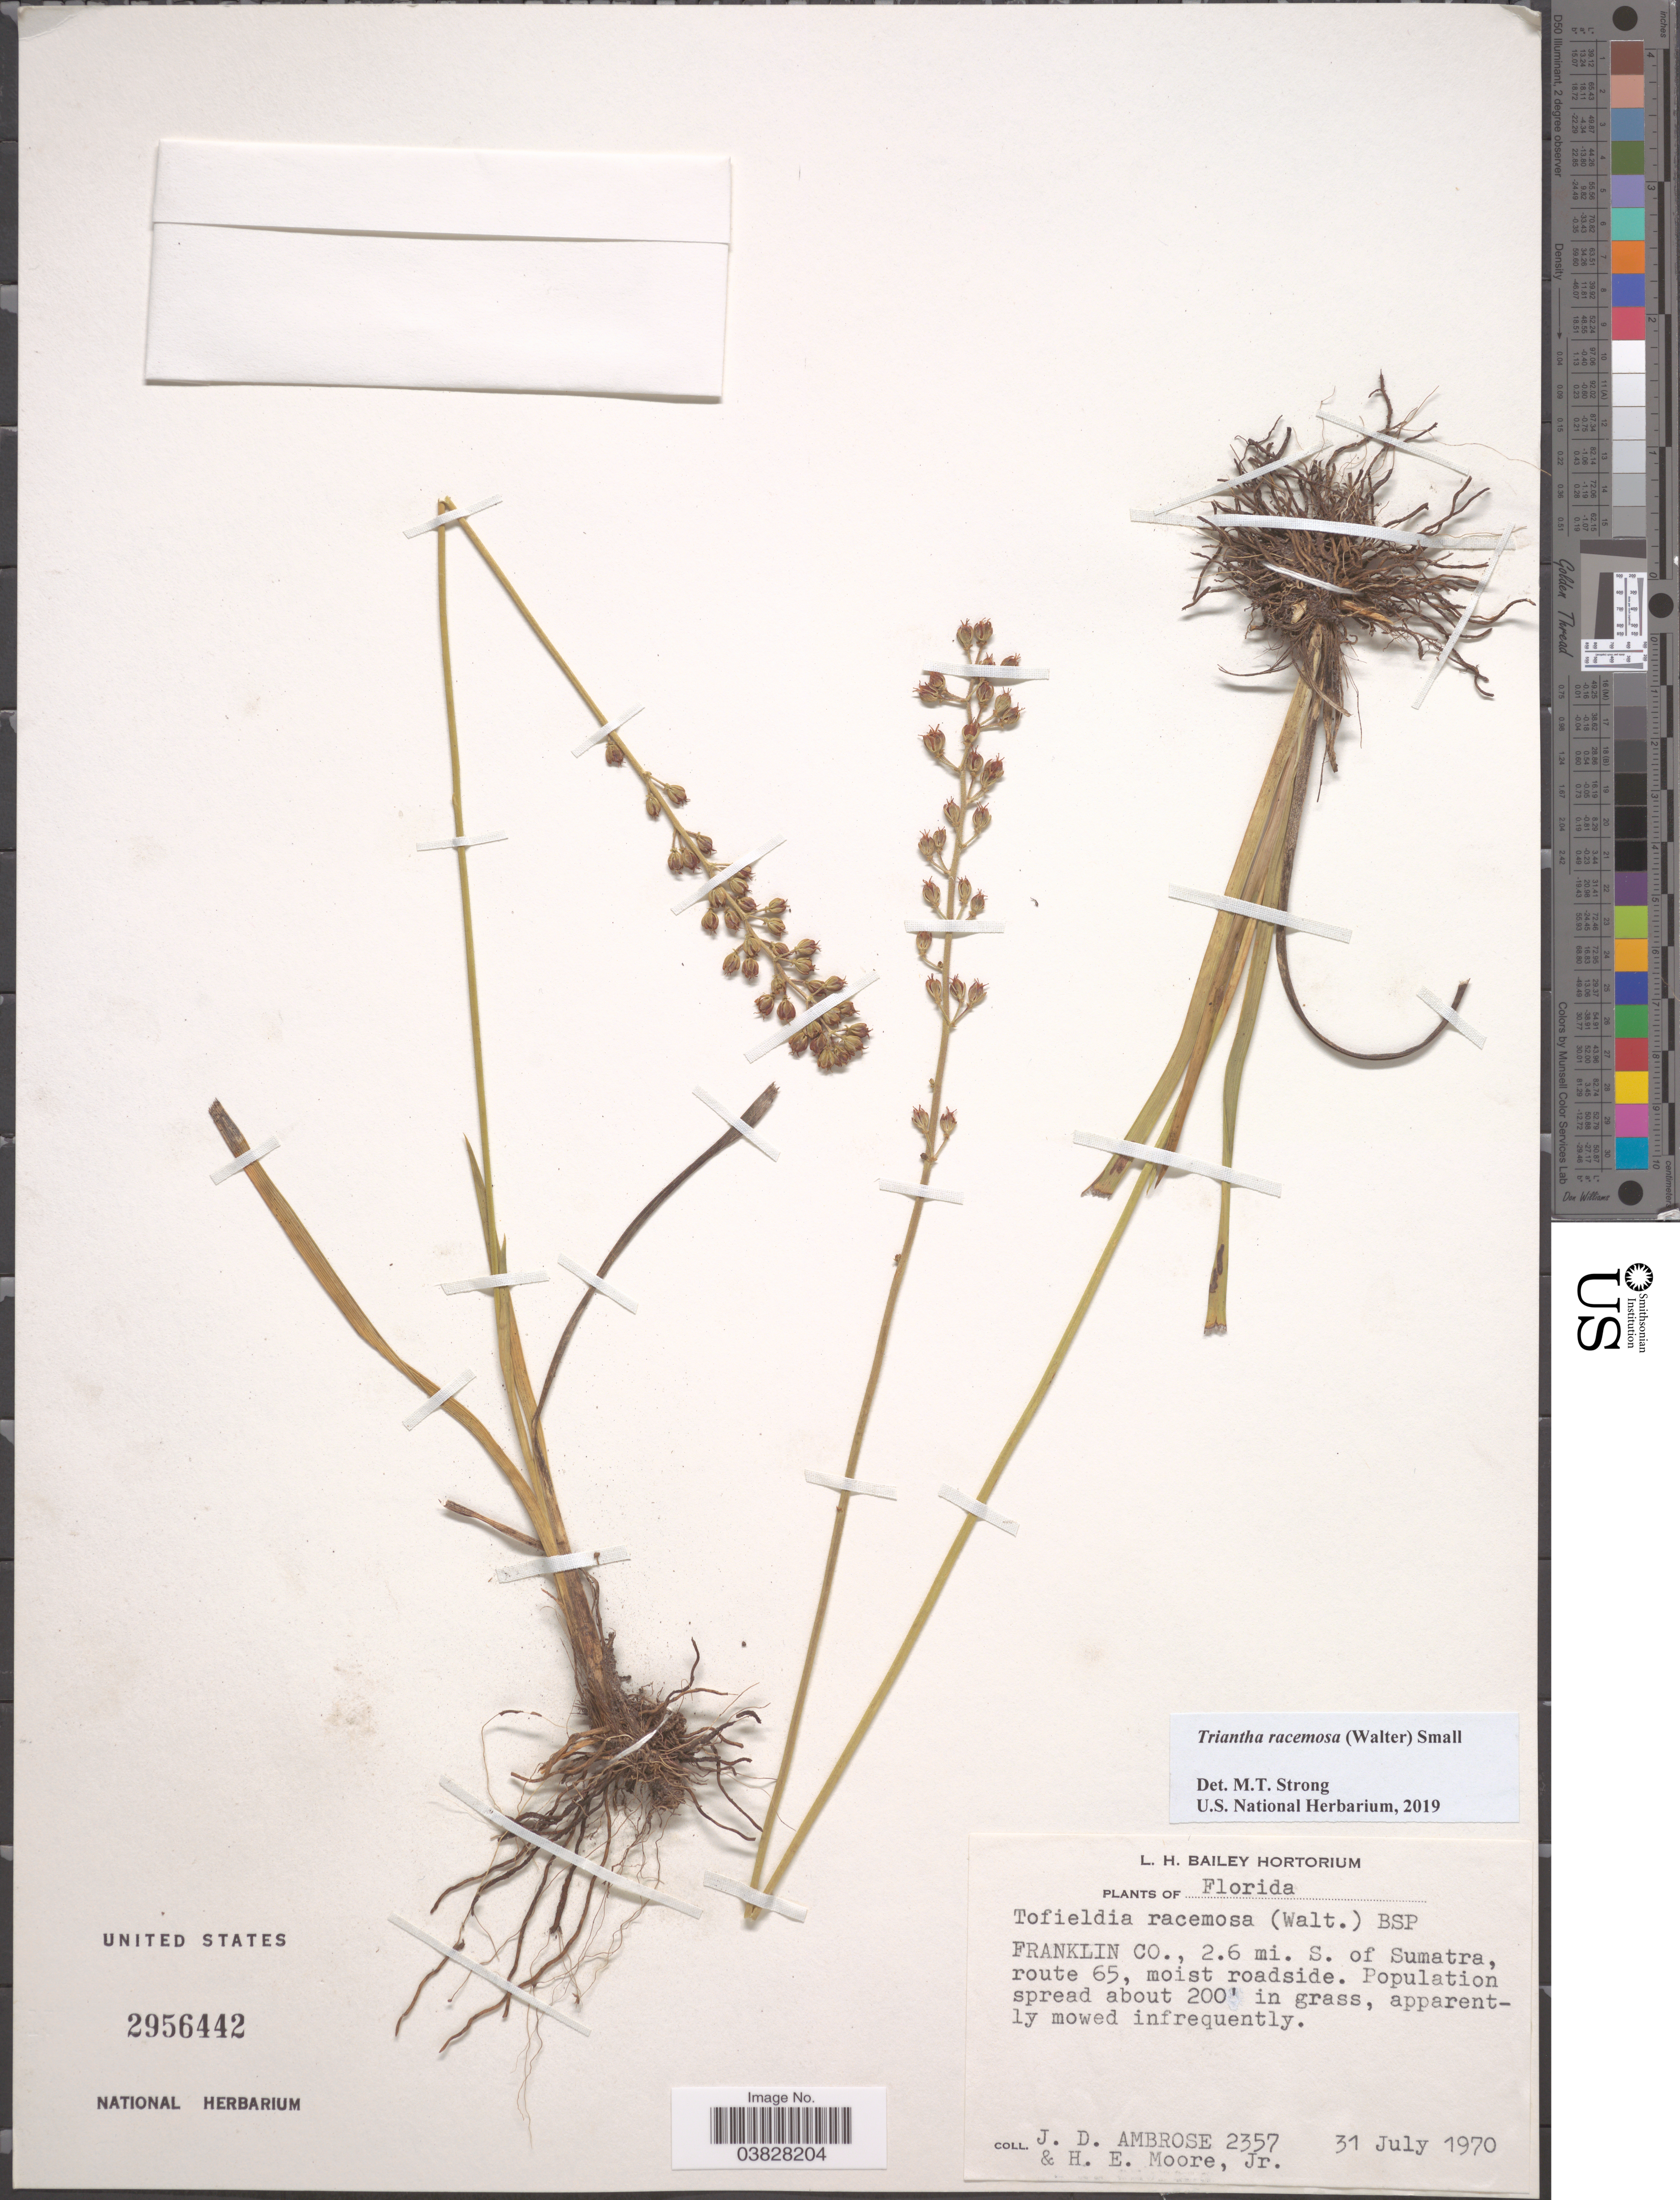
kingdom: Plantae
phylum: Tracheophyta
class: Liliopsida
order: Alismatales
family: Tofieldiaceae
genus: Triantha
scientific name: Triantha racemosa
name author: (Walter) Small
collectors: J. D. Ambrose & H. Moore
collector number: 2357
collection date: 1970-07-31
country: United States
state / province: Florida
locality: Franklin Co., 2.6 mi. S. of Sumatra, route 65.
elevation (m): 61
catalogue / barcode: US 2956442